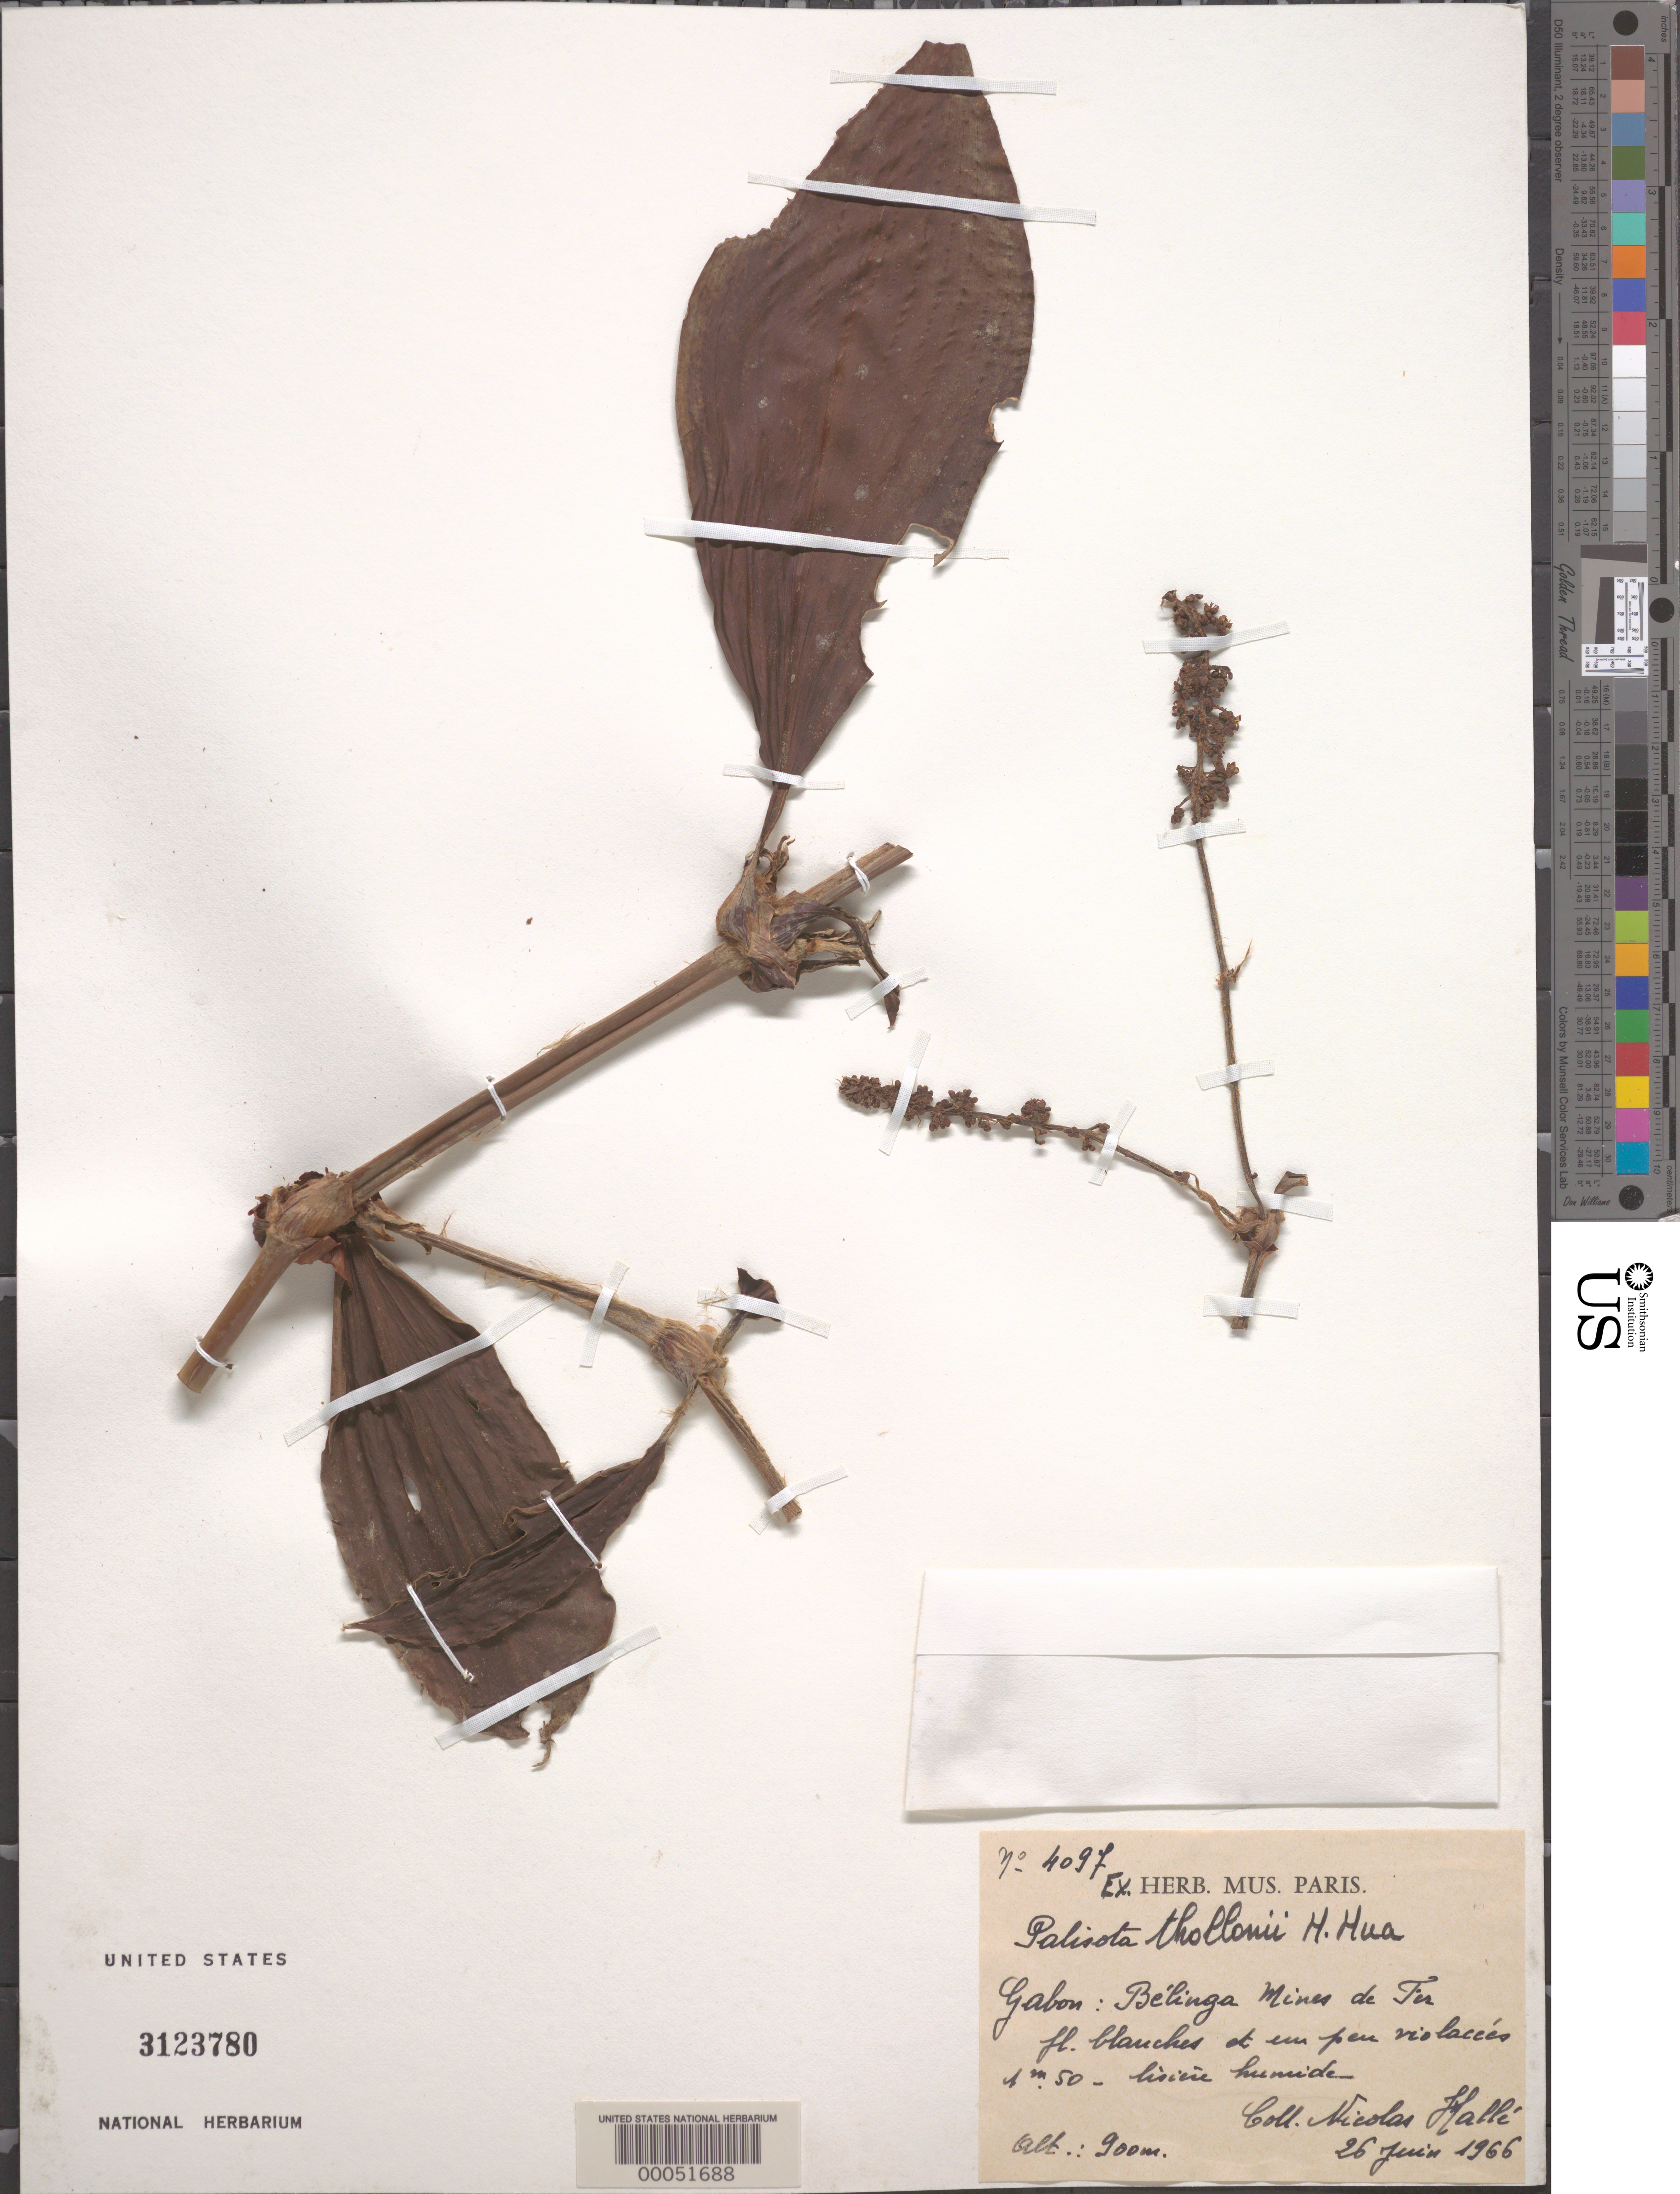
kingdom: Plantae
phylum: Tracheophyta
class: Liliopsida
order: Commelinales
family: Commelinaceae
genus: Palisota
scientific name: Palisota thollonii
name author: Hua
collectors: N. Hallé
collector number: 4097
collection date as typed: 26 Jun 1966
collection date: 1966-06-26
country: Gabon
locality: Belinga mines de ter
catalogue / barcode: US 3123780